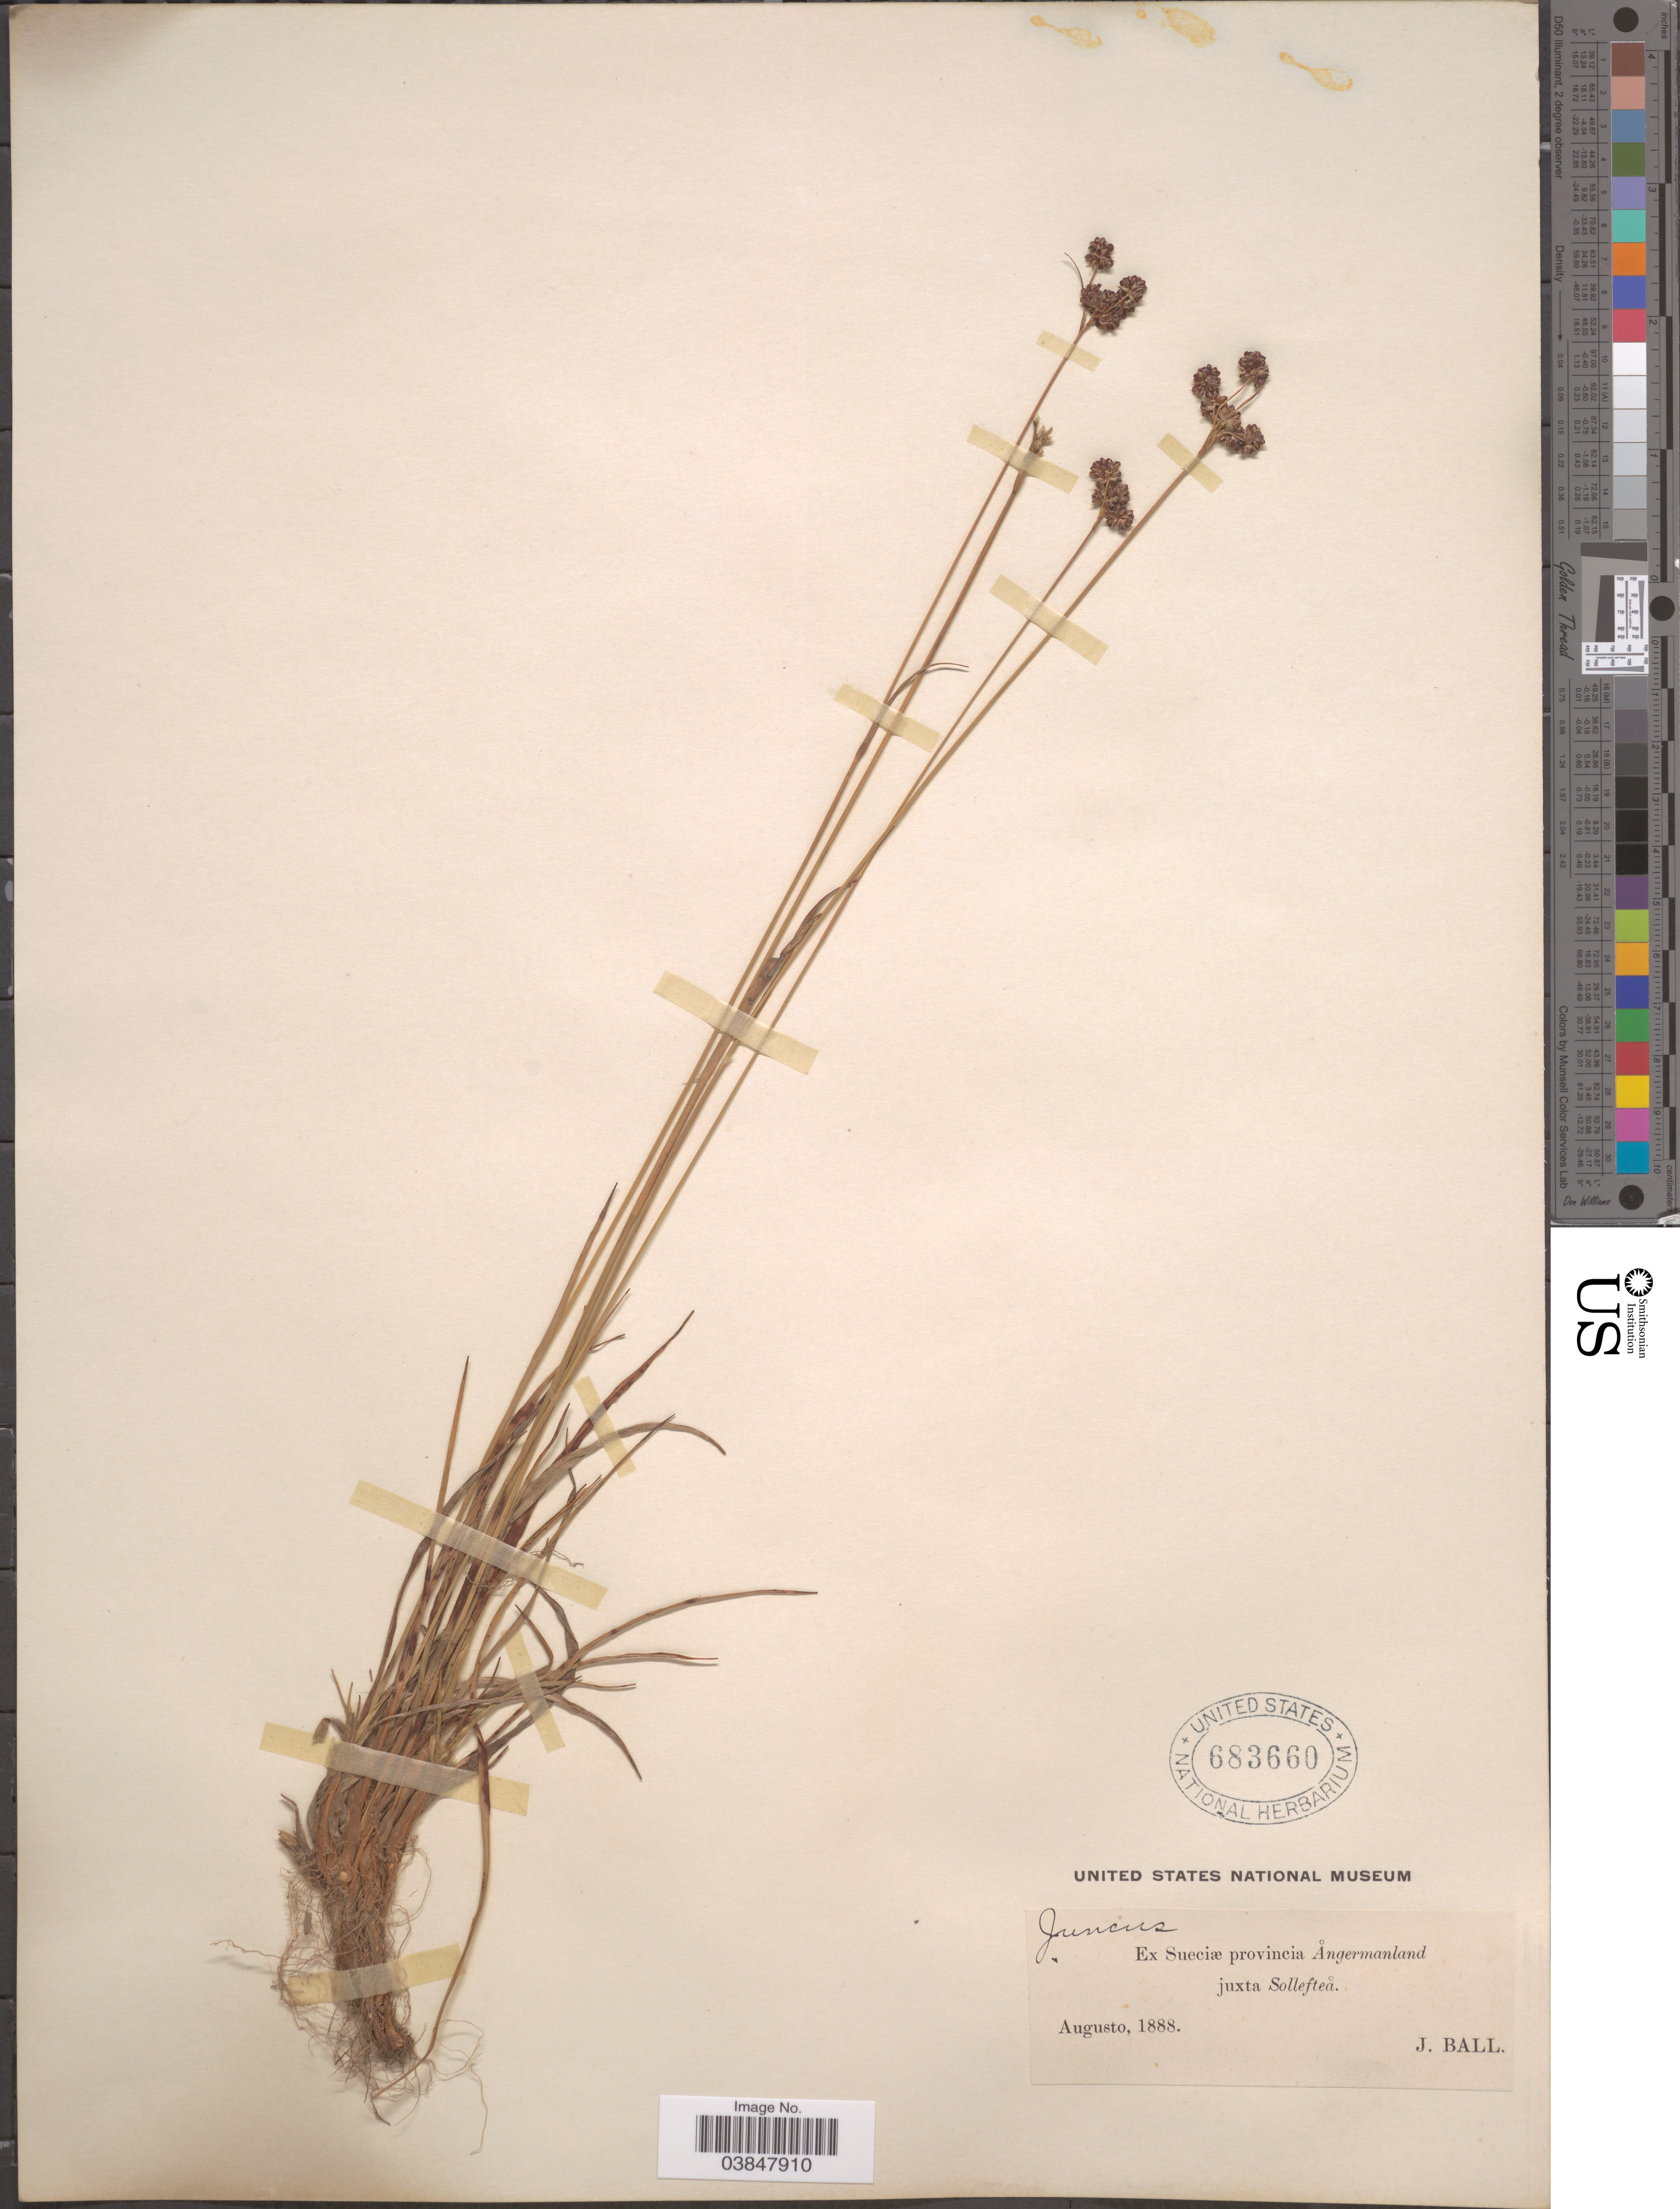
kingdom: Plantae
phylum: Tracheophyta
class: Liliopsida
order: Poales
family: Juncaceae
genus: Luzula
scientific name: Luzula multiflora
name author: (Ehrh.) Lej.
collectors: J. Ball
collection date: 1888-08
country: Sweden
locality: Provincia Ångermanland juxta Sollefteå.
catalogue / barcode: US 683660